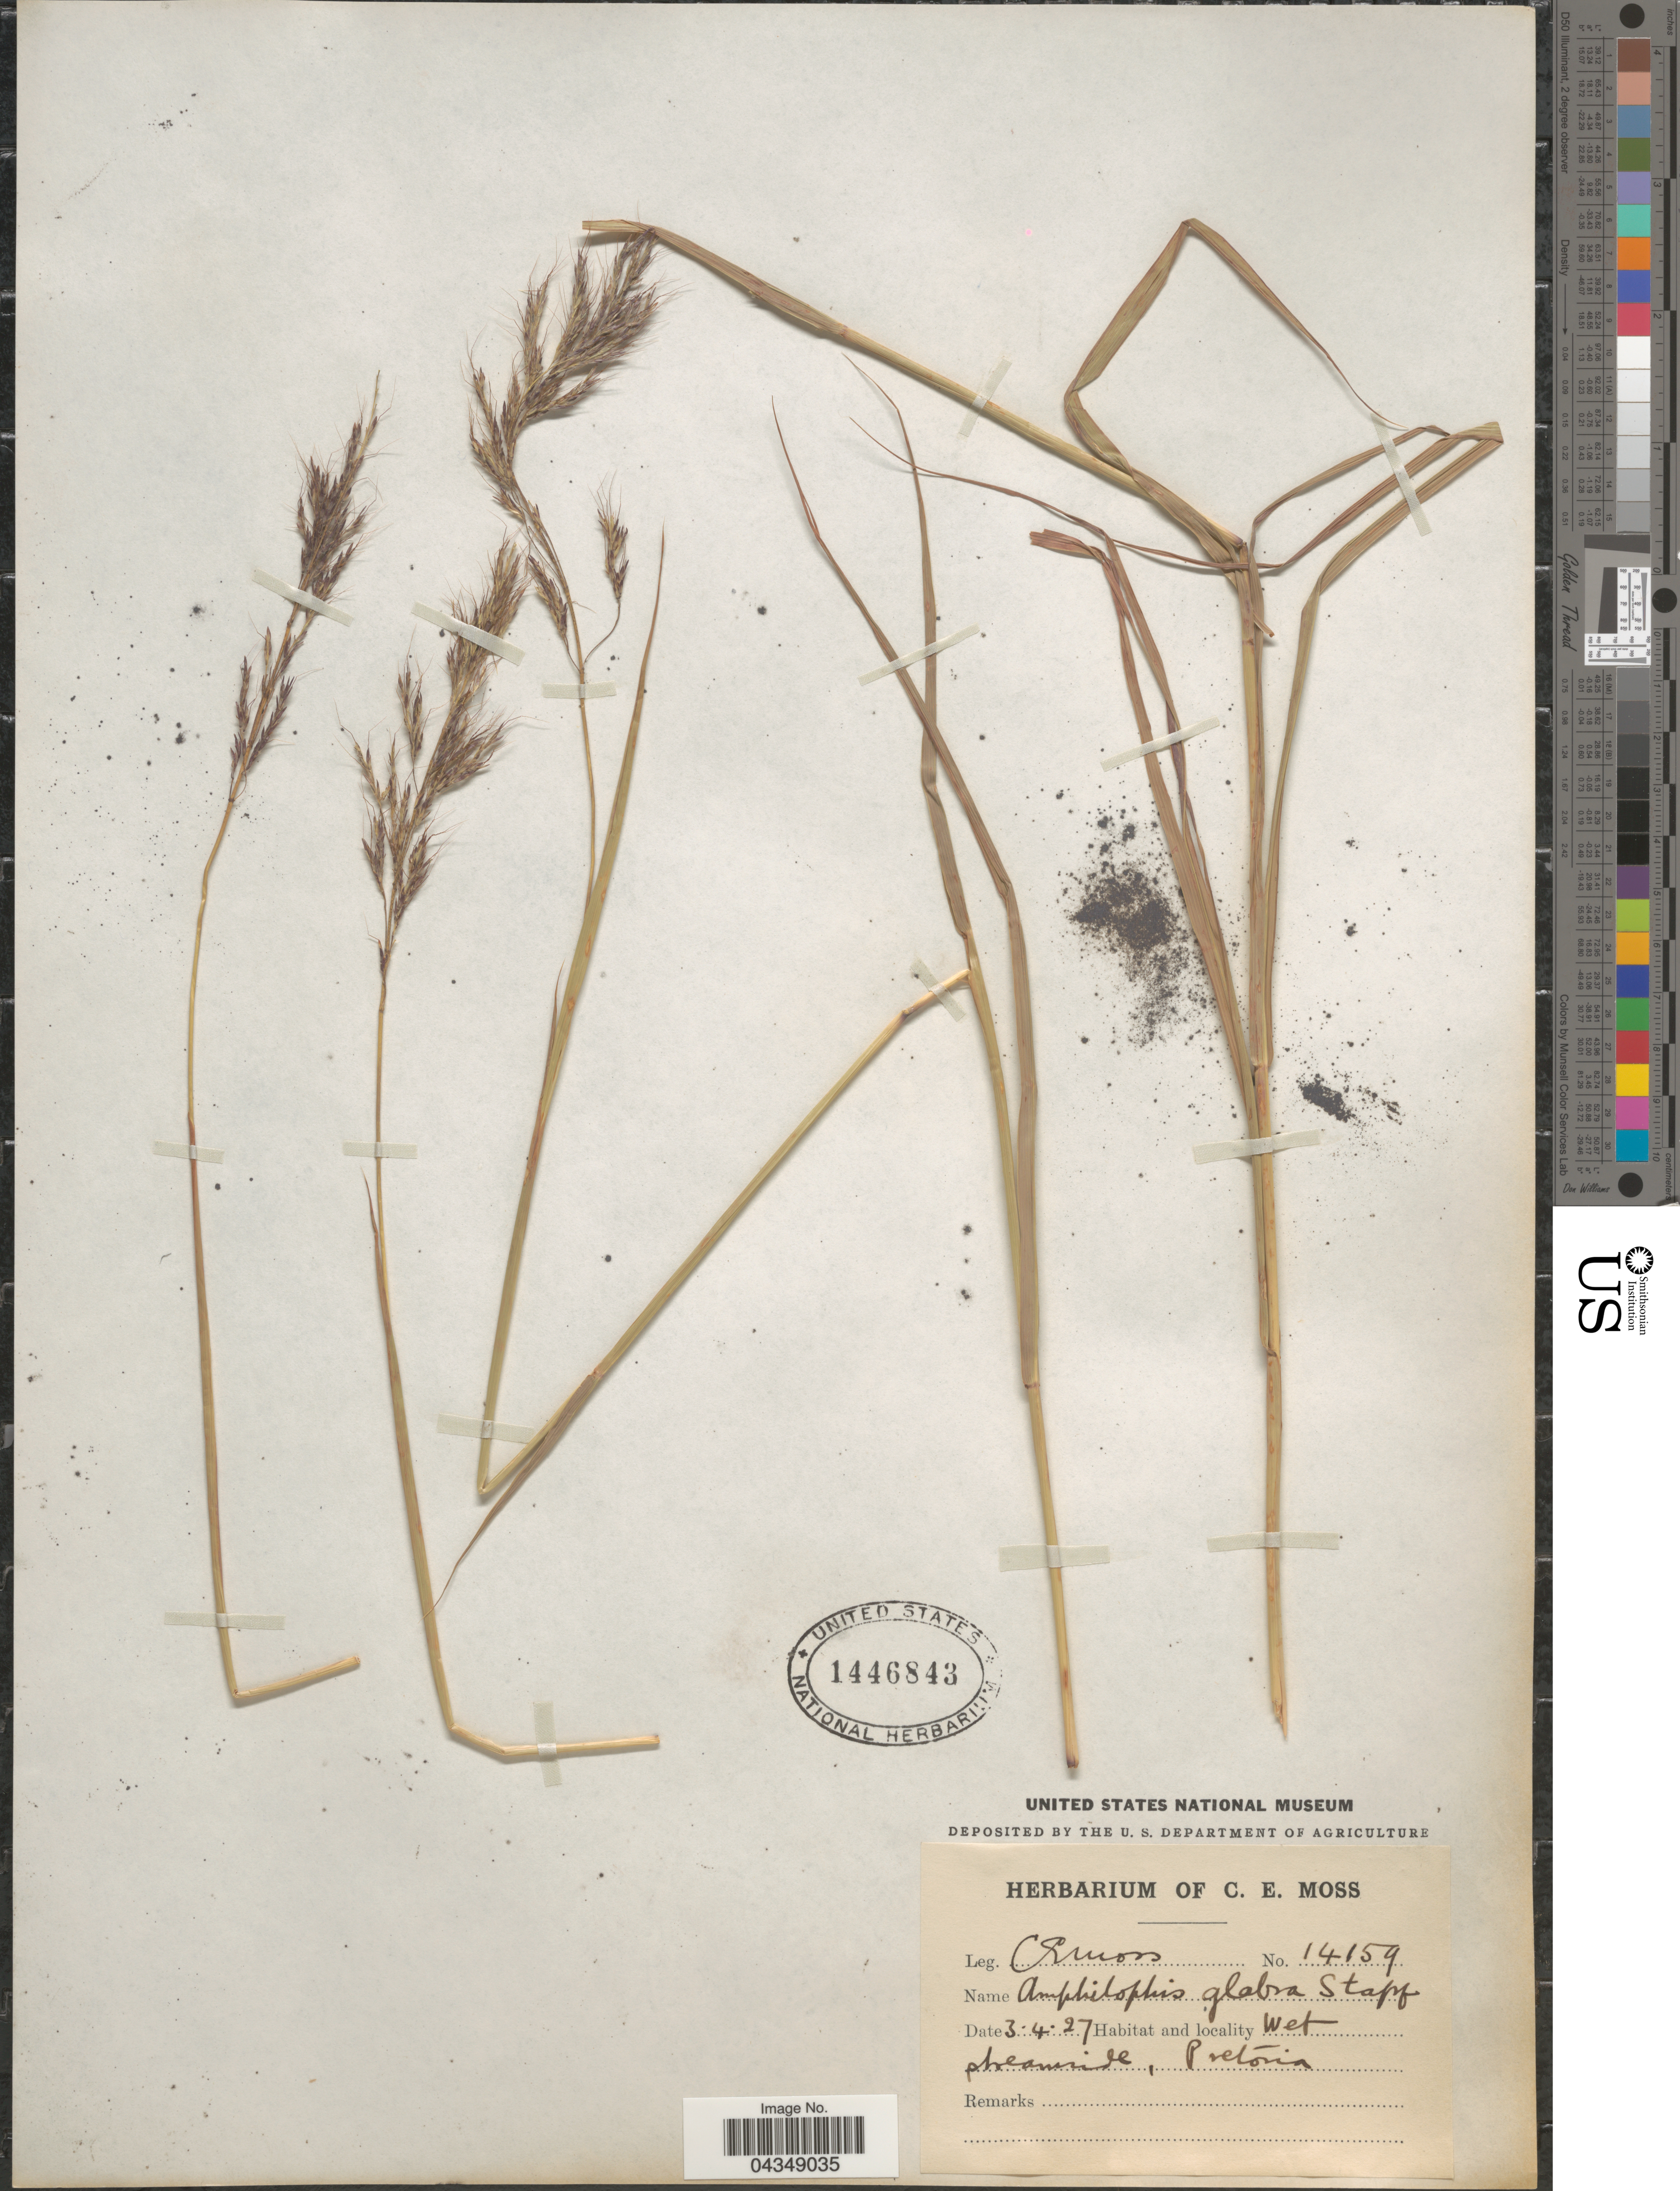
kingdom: Plantae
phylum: Tracheophyta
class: Liliopsida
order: Poales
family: Poaceae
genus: Bothriochloa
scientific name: Bothriochloa bladhii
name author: (Retz.) S.T. Blake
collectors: C. E. Moss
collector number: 14159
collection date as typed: Transcribed d/m/y: 3/4/27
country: South Africa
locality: Pretoria.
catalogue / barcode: US 1446843